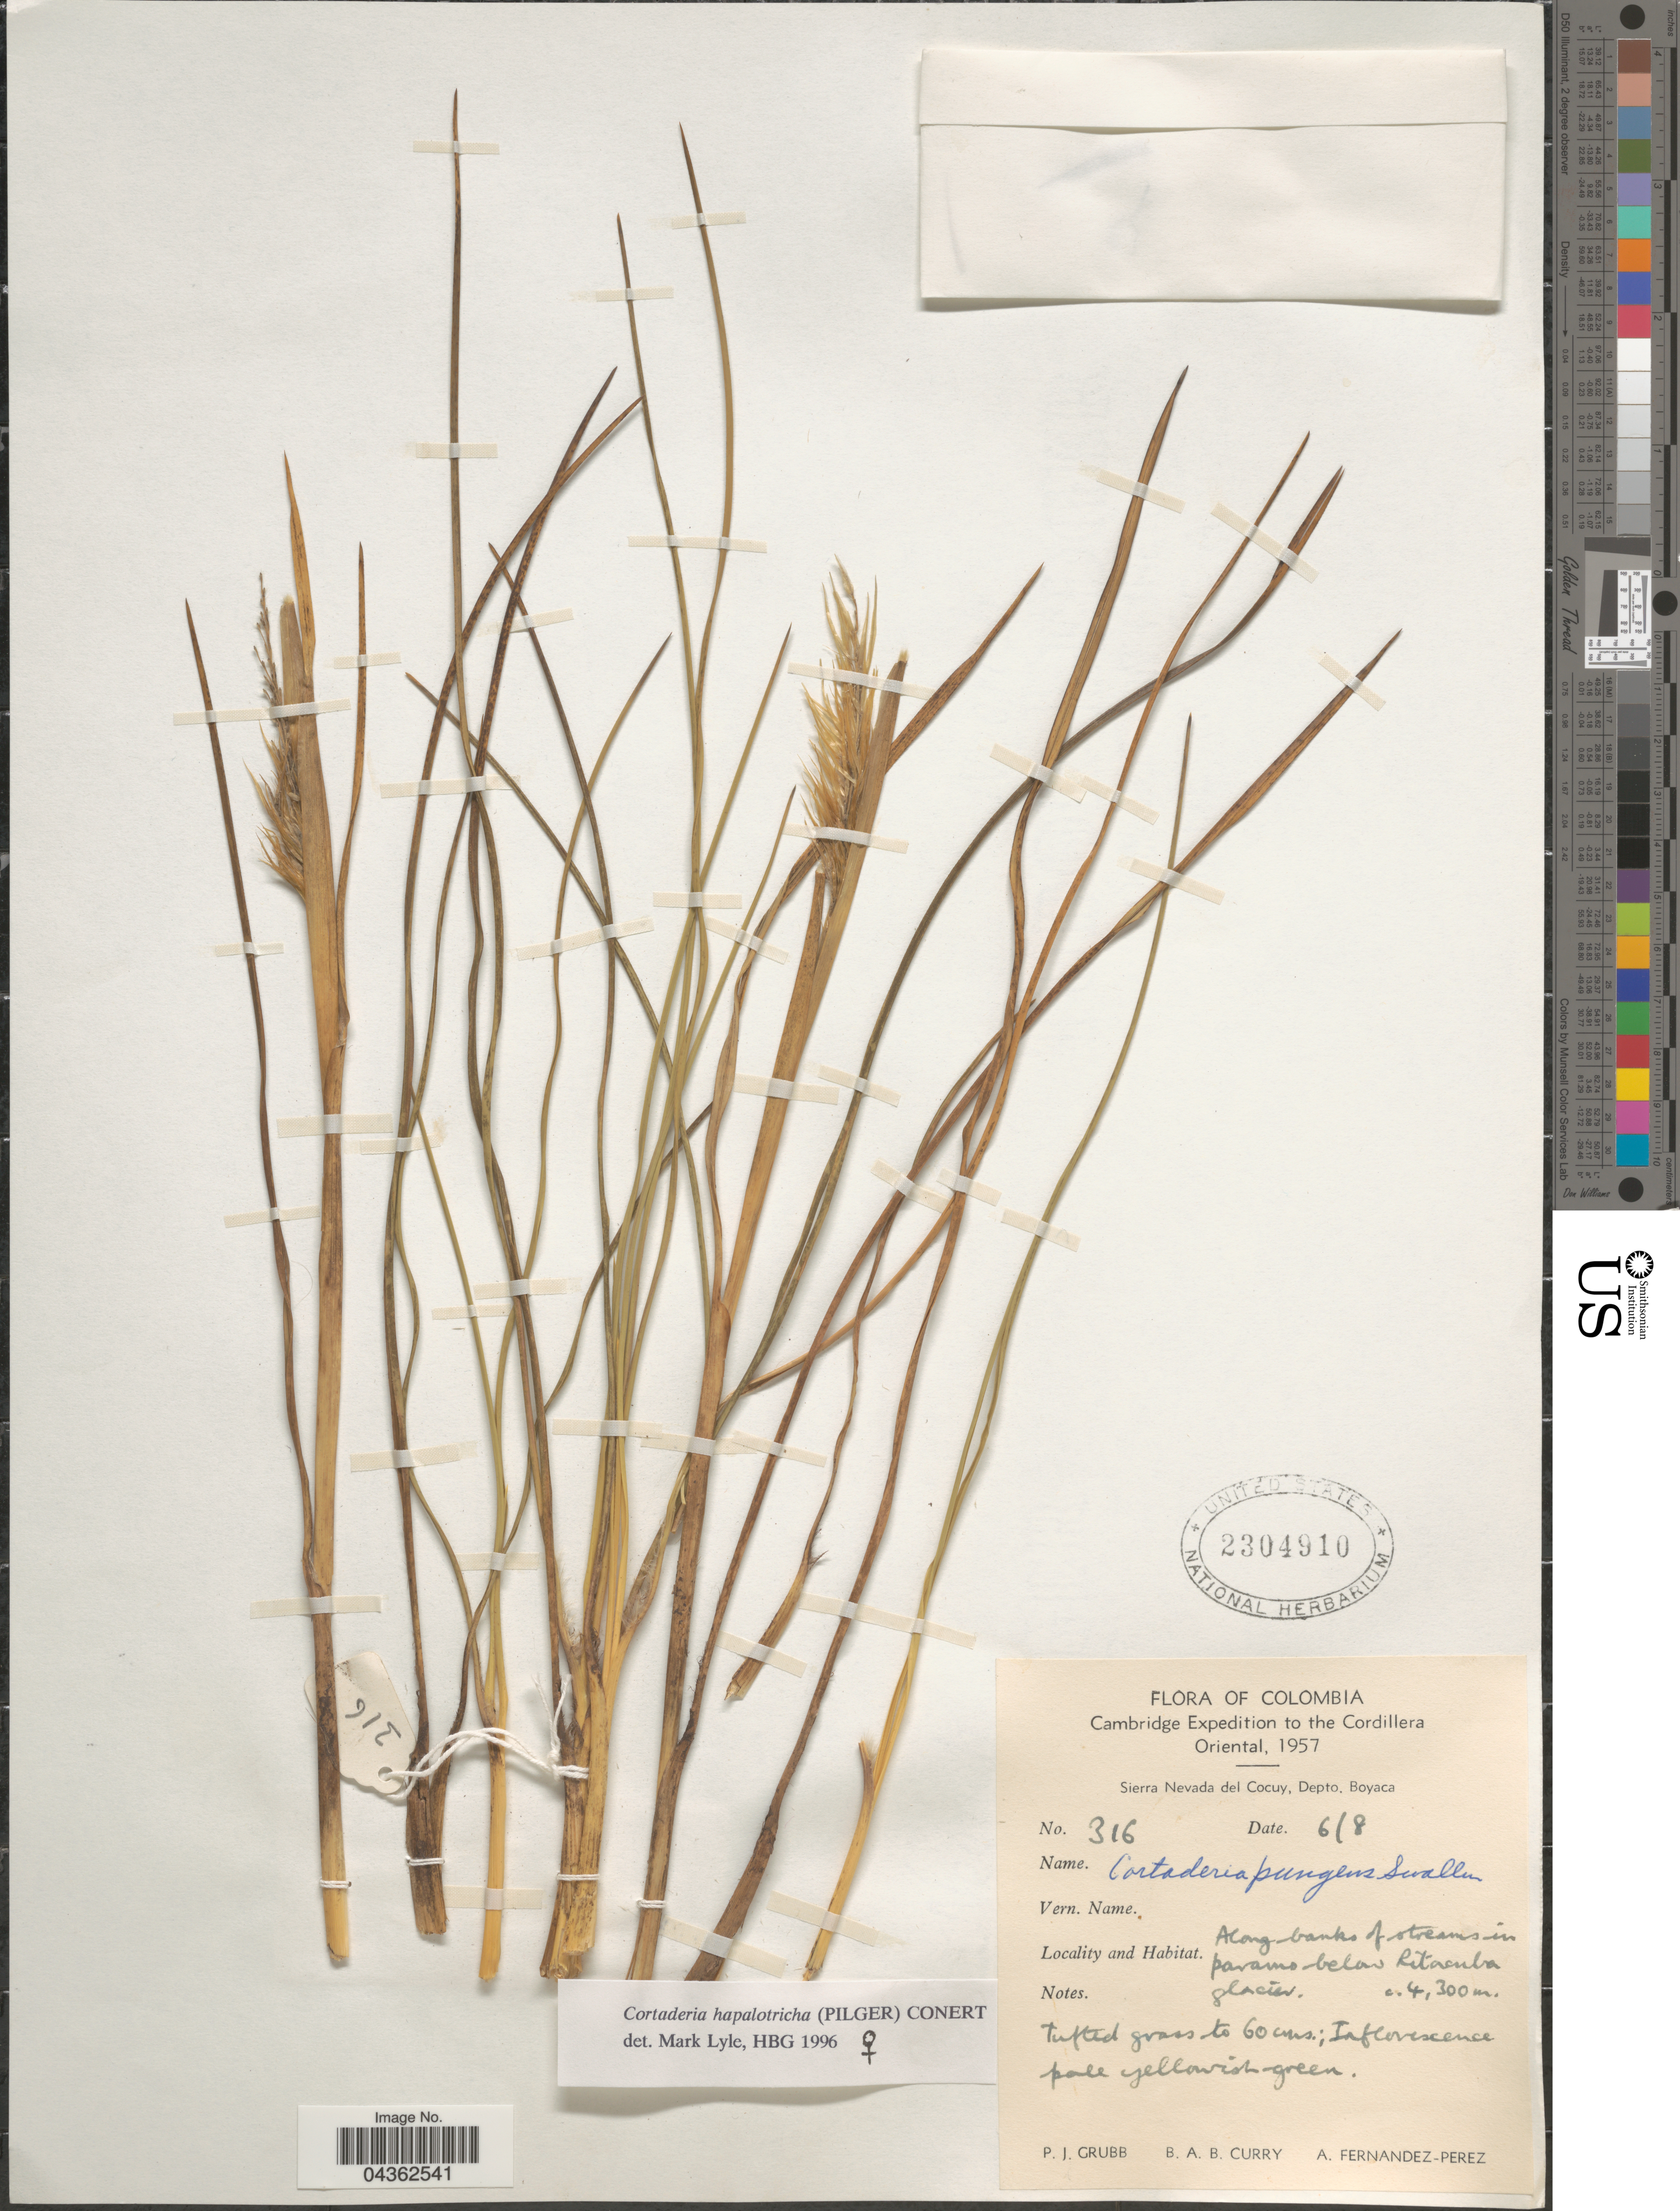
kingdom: Plantae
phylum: Tracheophyta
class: Liliopsida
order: Poales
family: Poaceae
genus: Cortaderia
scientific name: Cortaderia hapalotricha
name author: (Pilg.) Conert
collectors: P. J. Grubb, B. A. B. Curry & A. Fernández-Pérez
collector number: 316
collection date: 1957-08-06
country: Colombia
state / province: Boyacá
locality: Cambridge Expedition to the Cordillera Oriental, 1957. Sierra Nevada del Cocuy, Depto. Boyaca. Along banks of streams in paramo below Ritacuba glacier.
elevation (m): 4300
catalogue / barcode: US 2304910